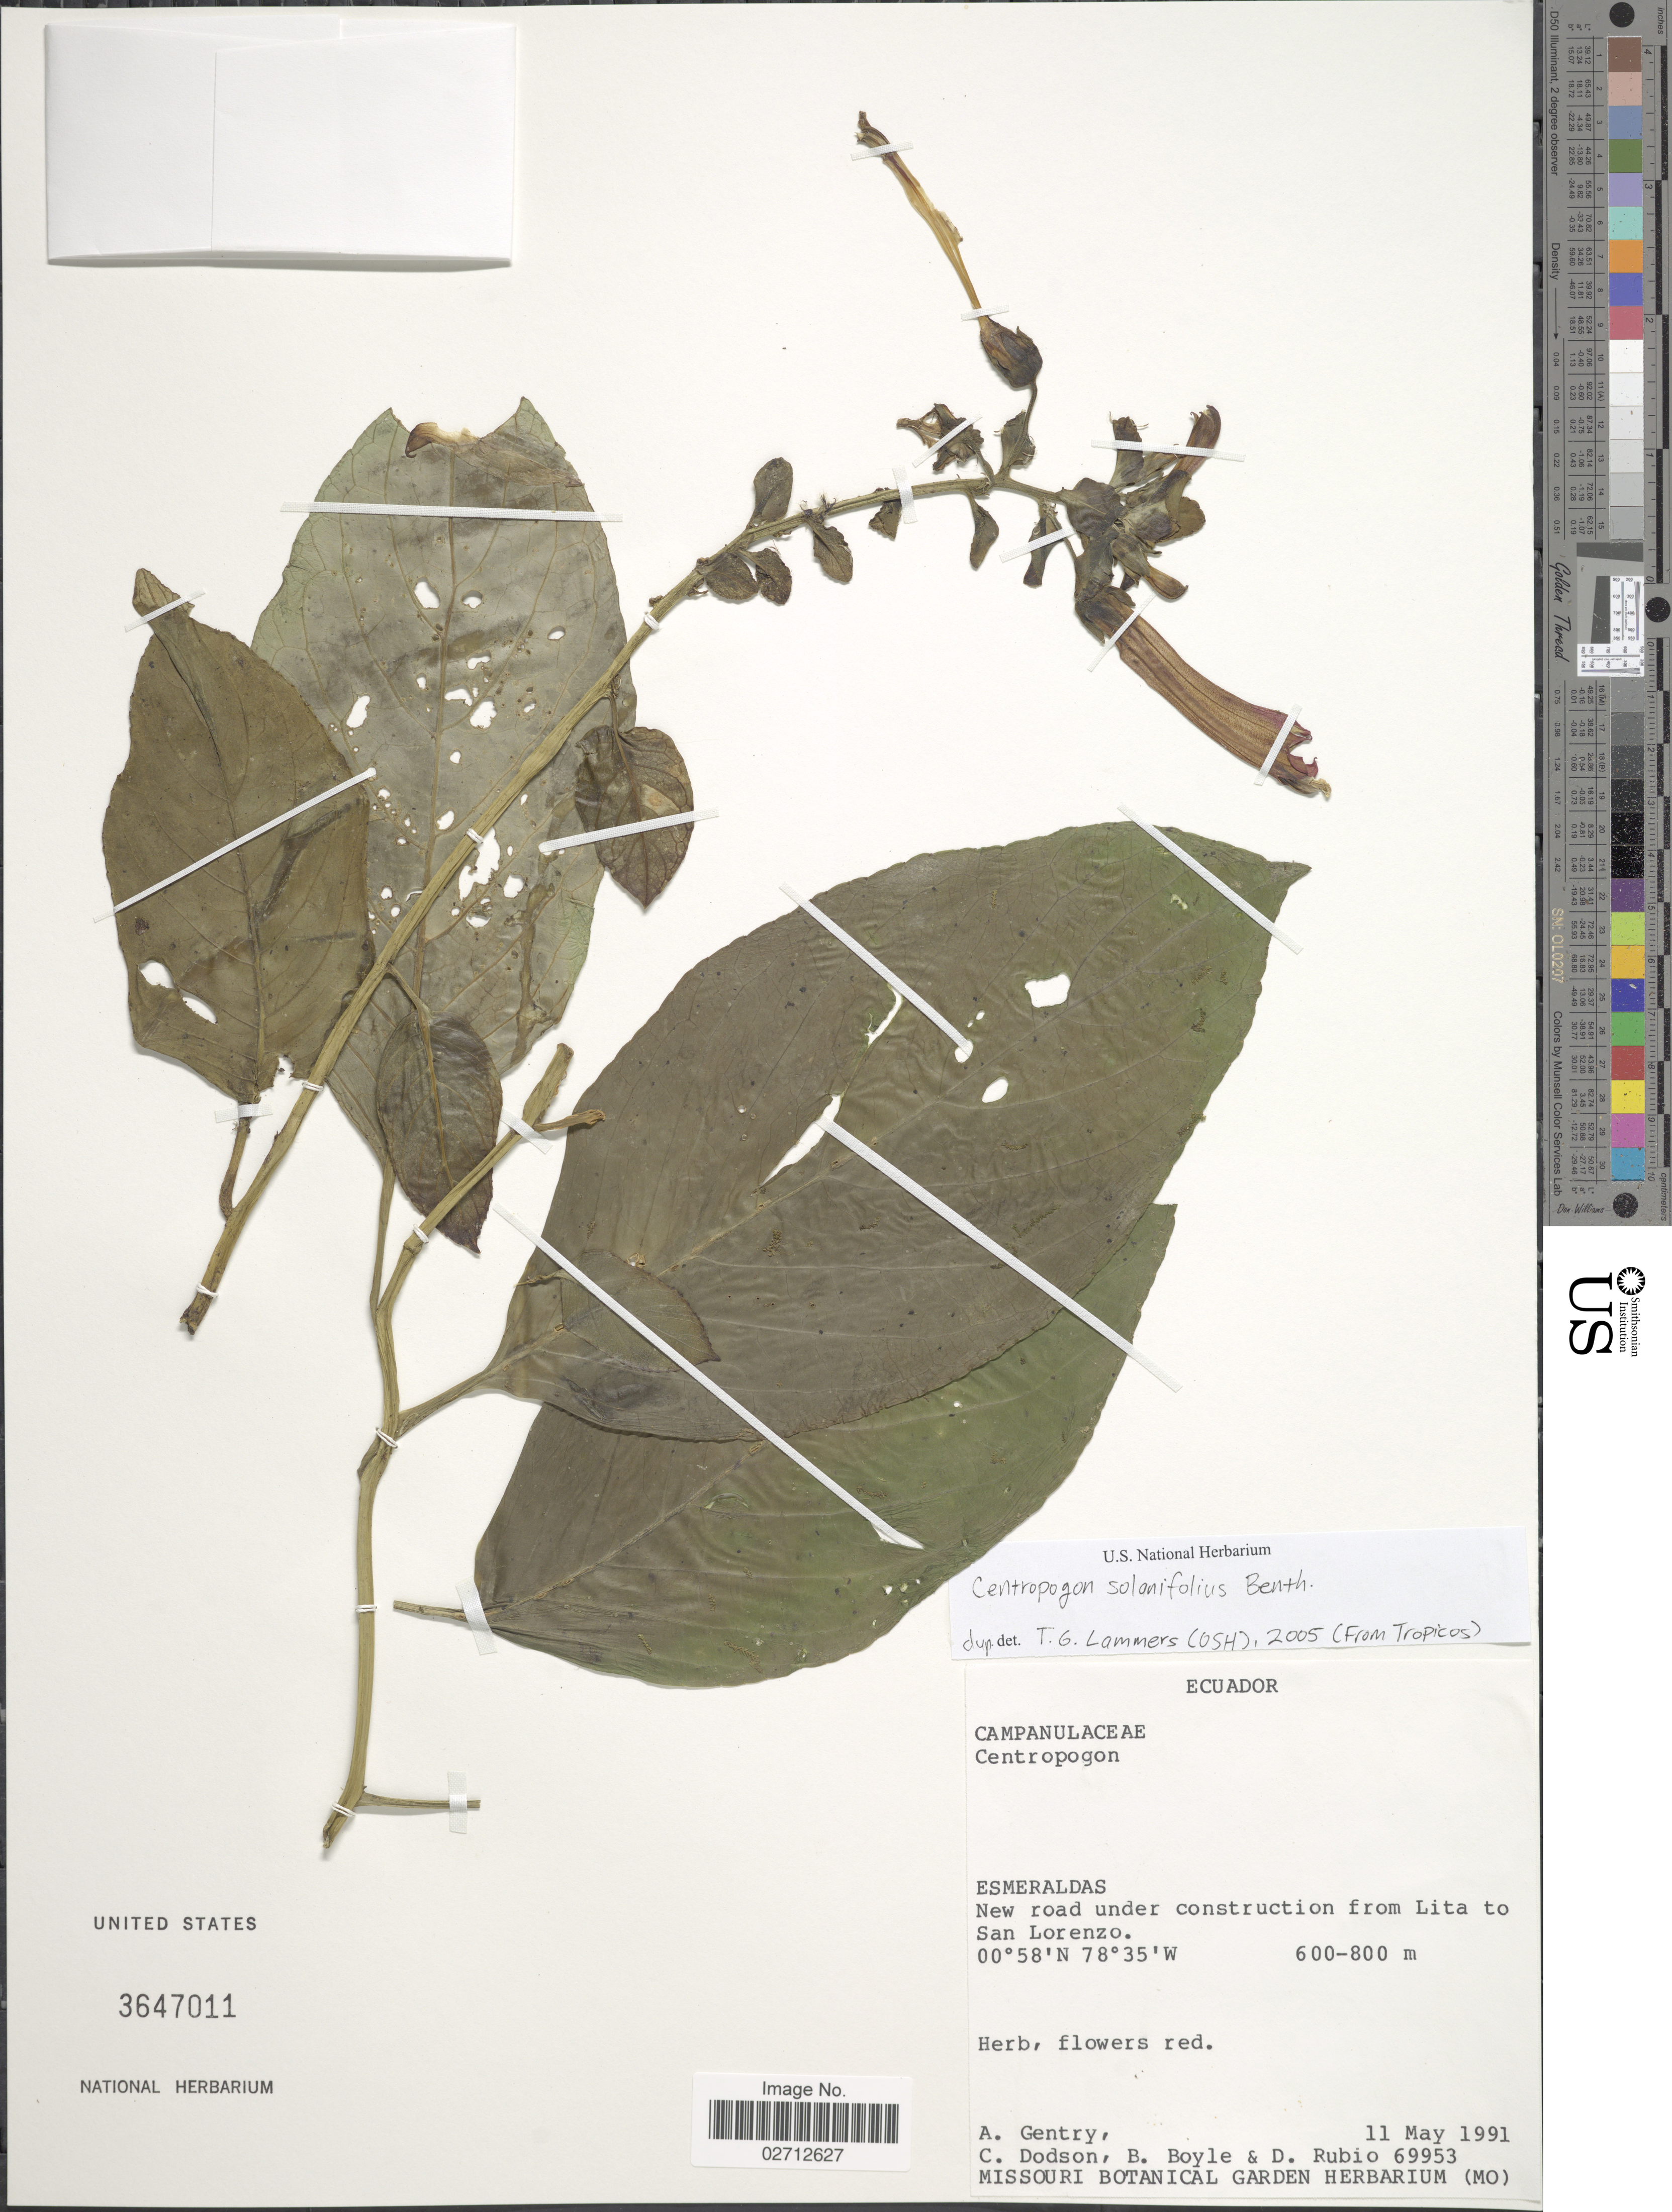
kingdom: Plantae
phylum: Tracheophyta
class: Magnoliopsida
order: Asterales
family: Campanulaceae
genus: Centropogon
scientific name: Centropogon solanifolius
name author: Benth.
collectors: A. H. Gentry, C. Dodson, B. Boyle & D. Rubio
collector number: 69953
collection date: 1991-05-11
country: Ecuador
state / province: Esmeraldas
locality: New road under construction from Lita to San Lorenzo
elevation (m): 600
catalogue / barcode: US 3647011